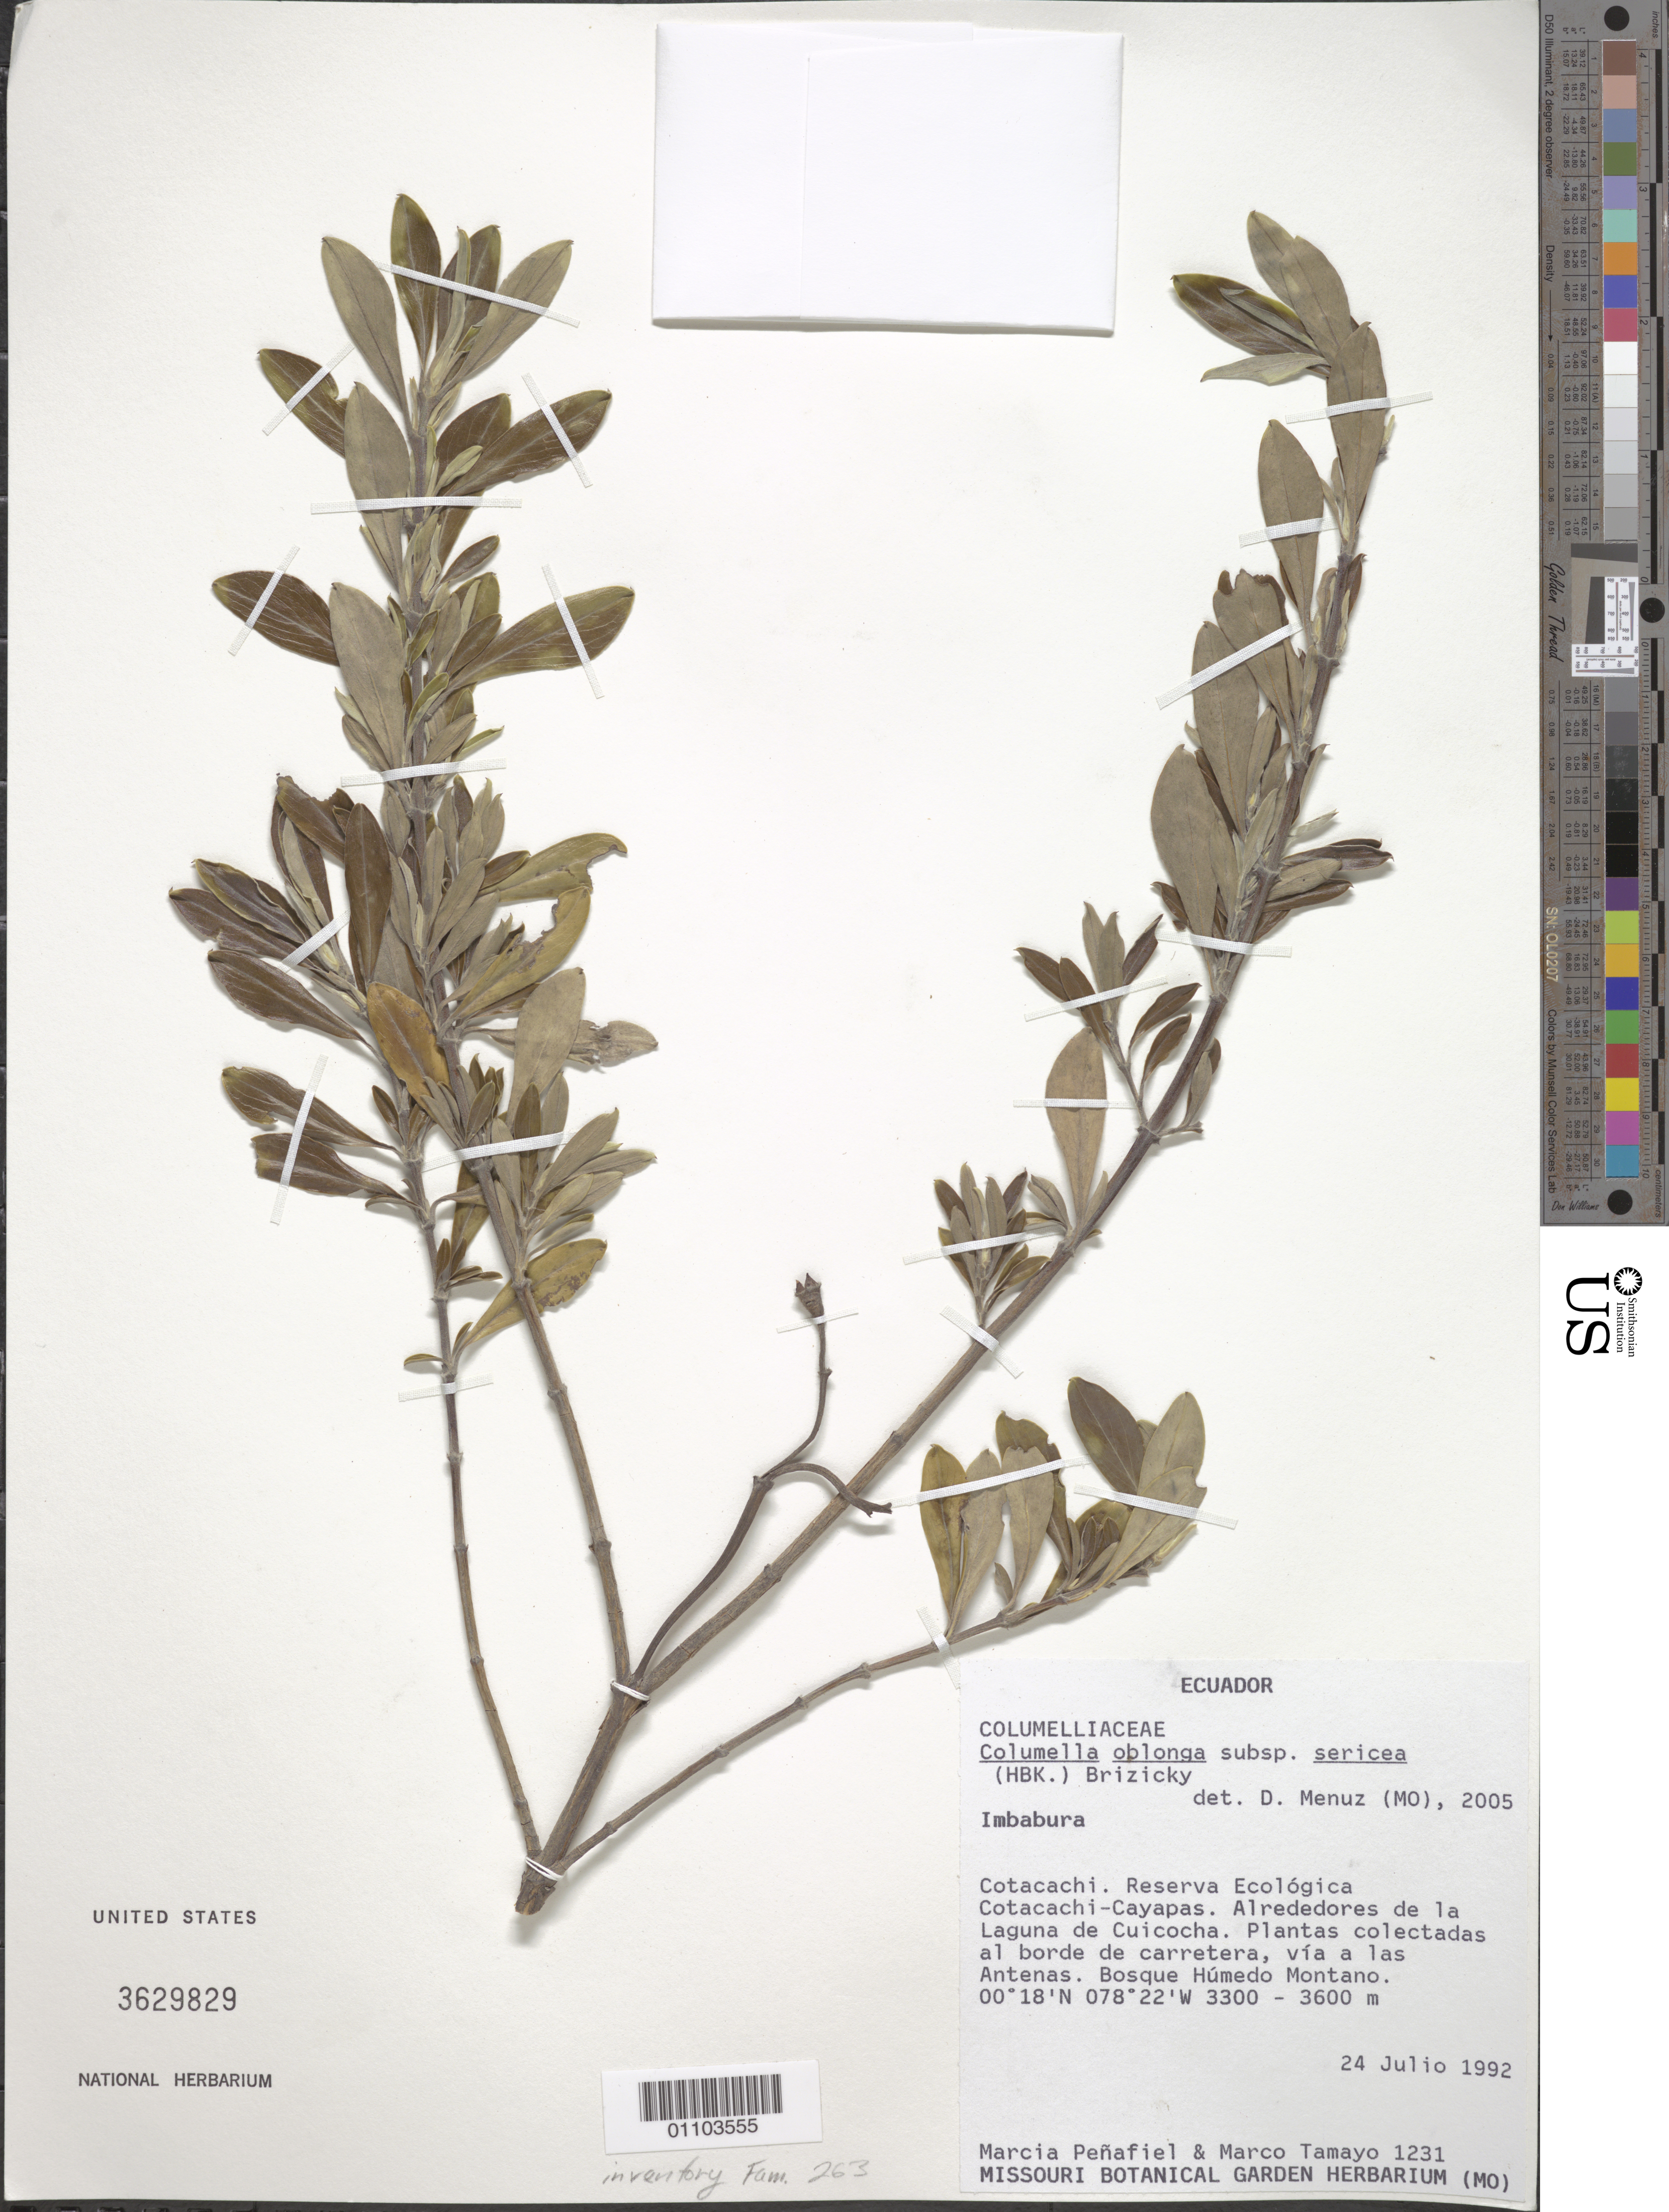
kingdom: Plantae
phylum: Tracheophyta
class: Magnoliopsida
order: Bruniales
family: Columelliaceae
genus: Columellia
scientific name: Columellia oblonga subsp. sericea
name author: (Kunth) Brizicky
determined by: Menuz, D.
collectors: M. Penafiel & M. Tamayo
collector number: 1231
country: Ecuador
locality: Imbabura, Cotacacachi, Reserva Ecologica Cotacachi-Cayapas, Laguna de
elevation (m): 3300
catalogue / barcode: US 3629829